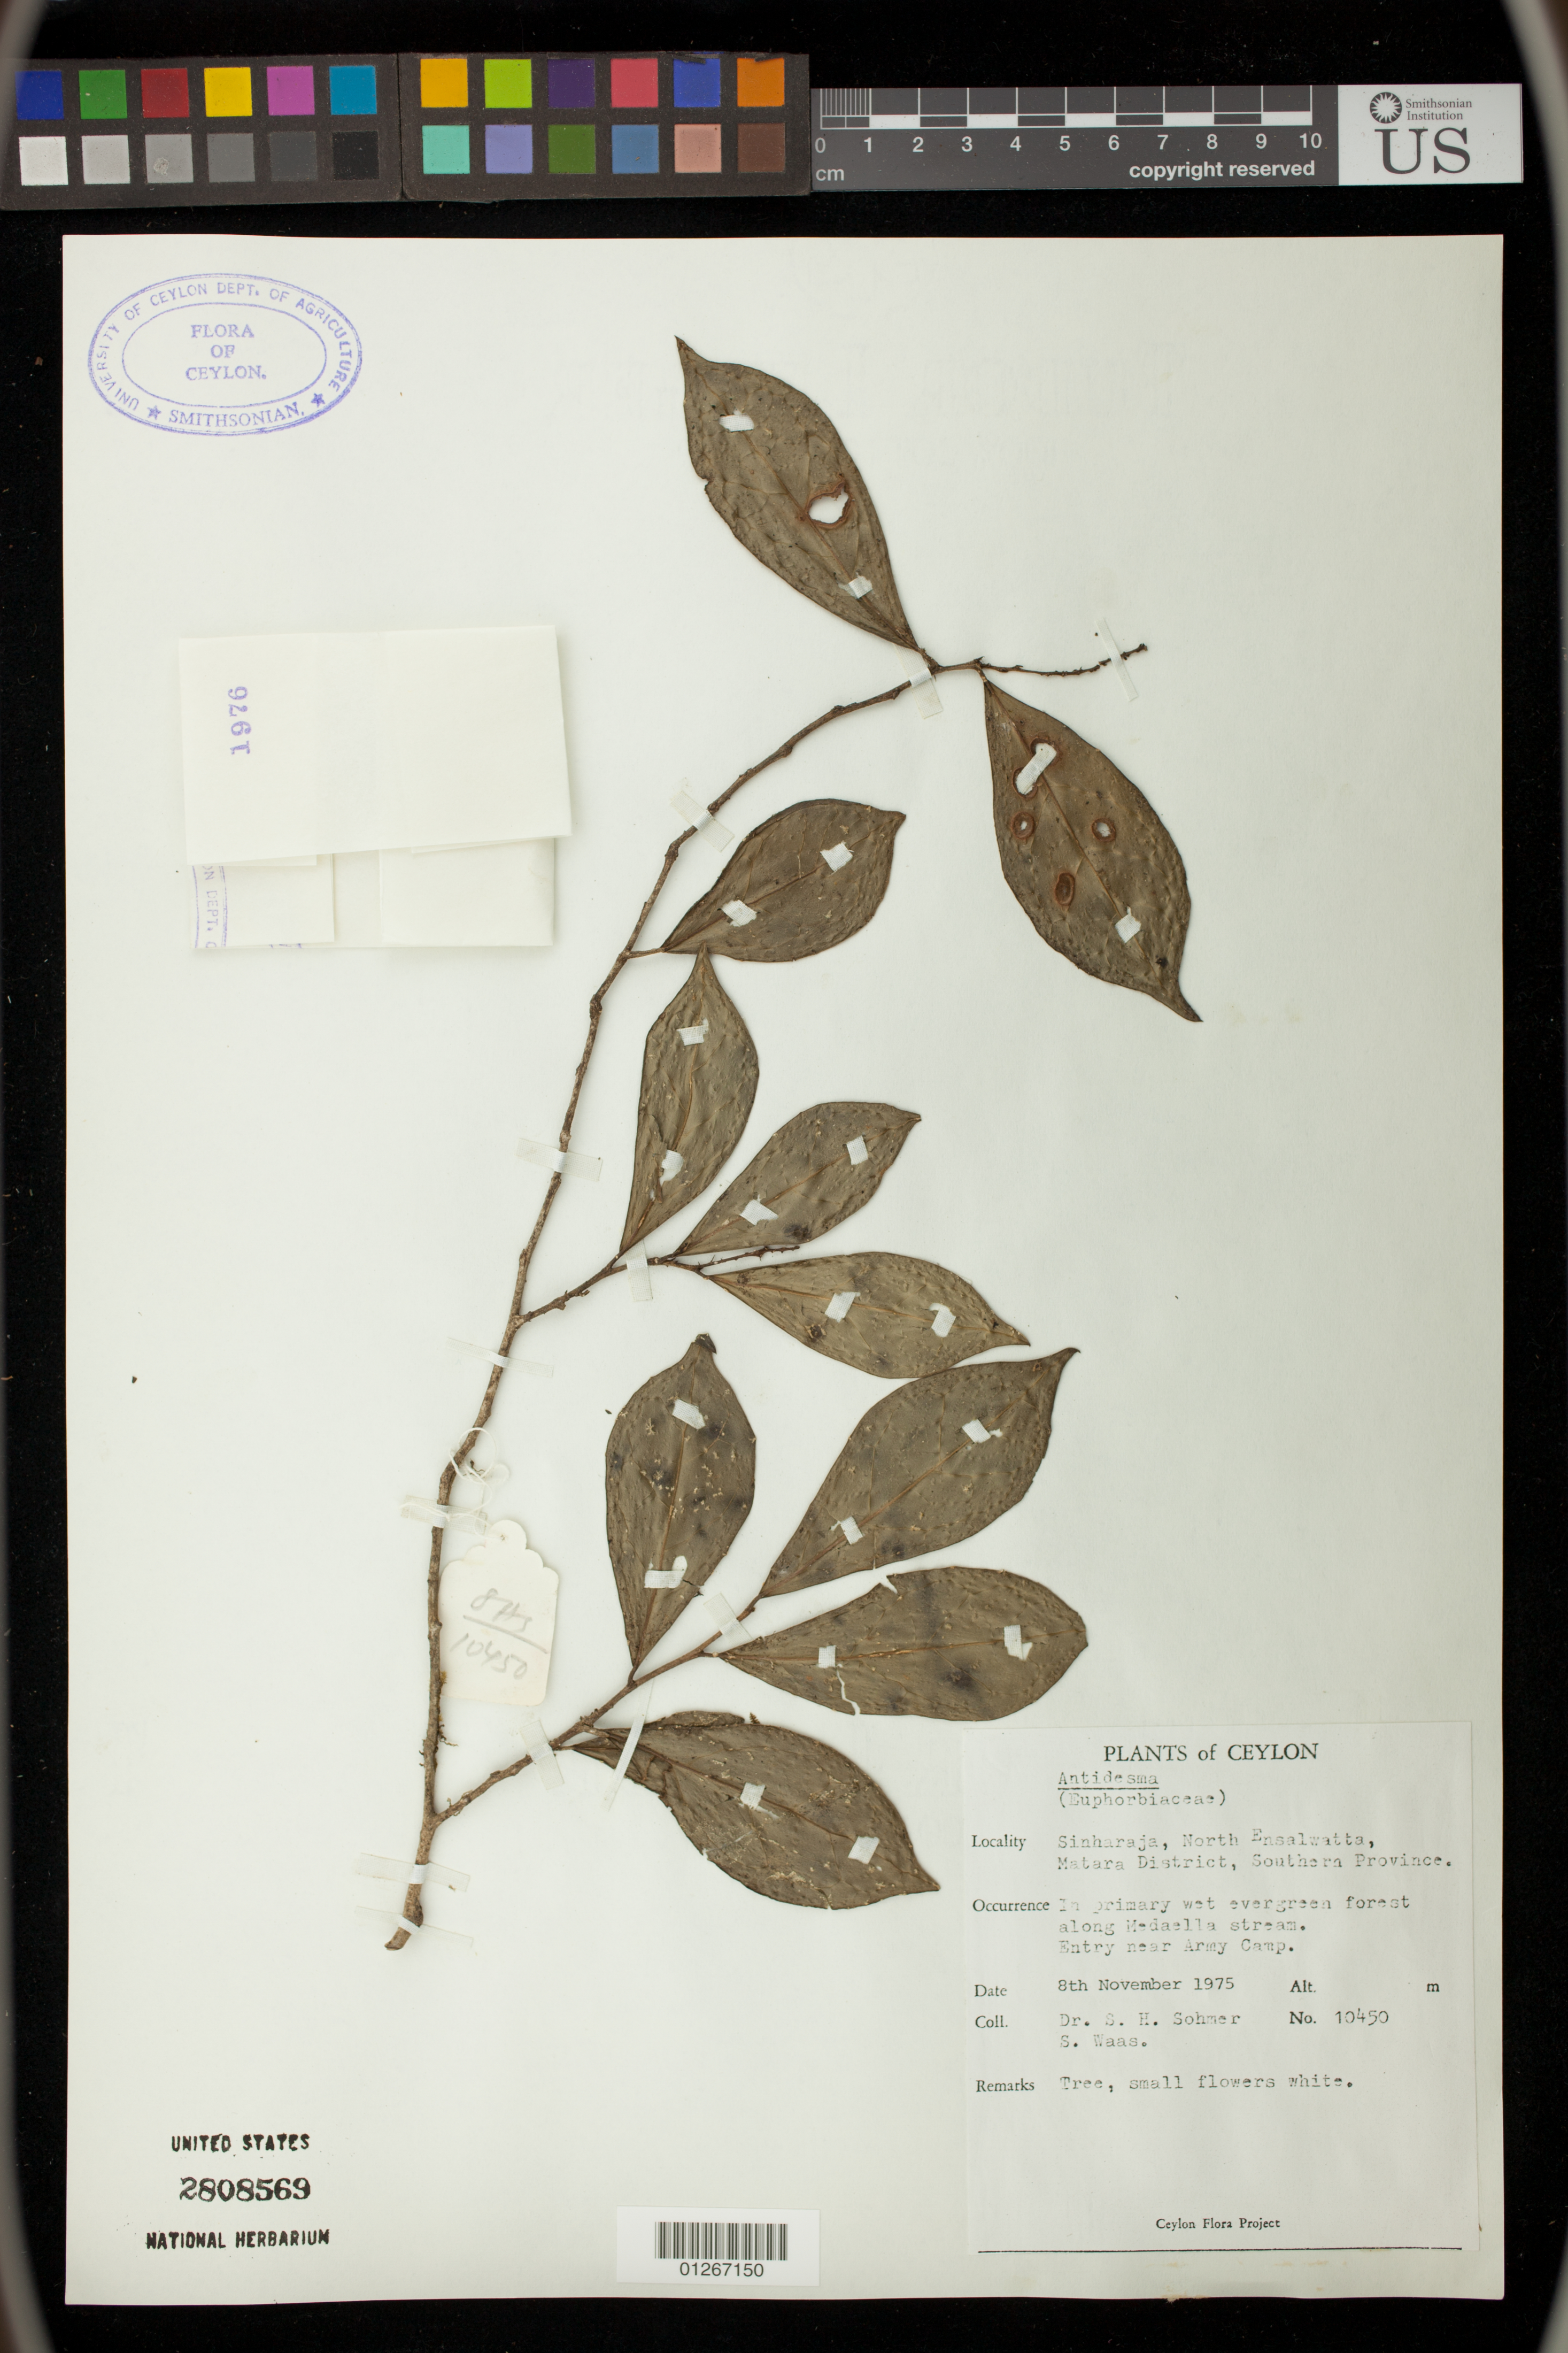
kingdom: Plantae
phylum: Tracheophyta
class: Magnoliopsida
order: Malpighiales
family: Phyllanthaceae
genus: Antidesma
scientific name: Antidesma sp.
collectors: S. H. Sohmer & S. Waas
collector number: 10450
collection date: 1975-11-08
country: Sri Lanka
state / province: Southern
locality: Sinharaja, North Ensalwatta, Matara District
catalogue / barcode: US 2808569